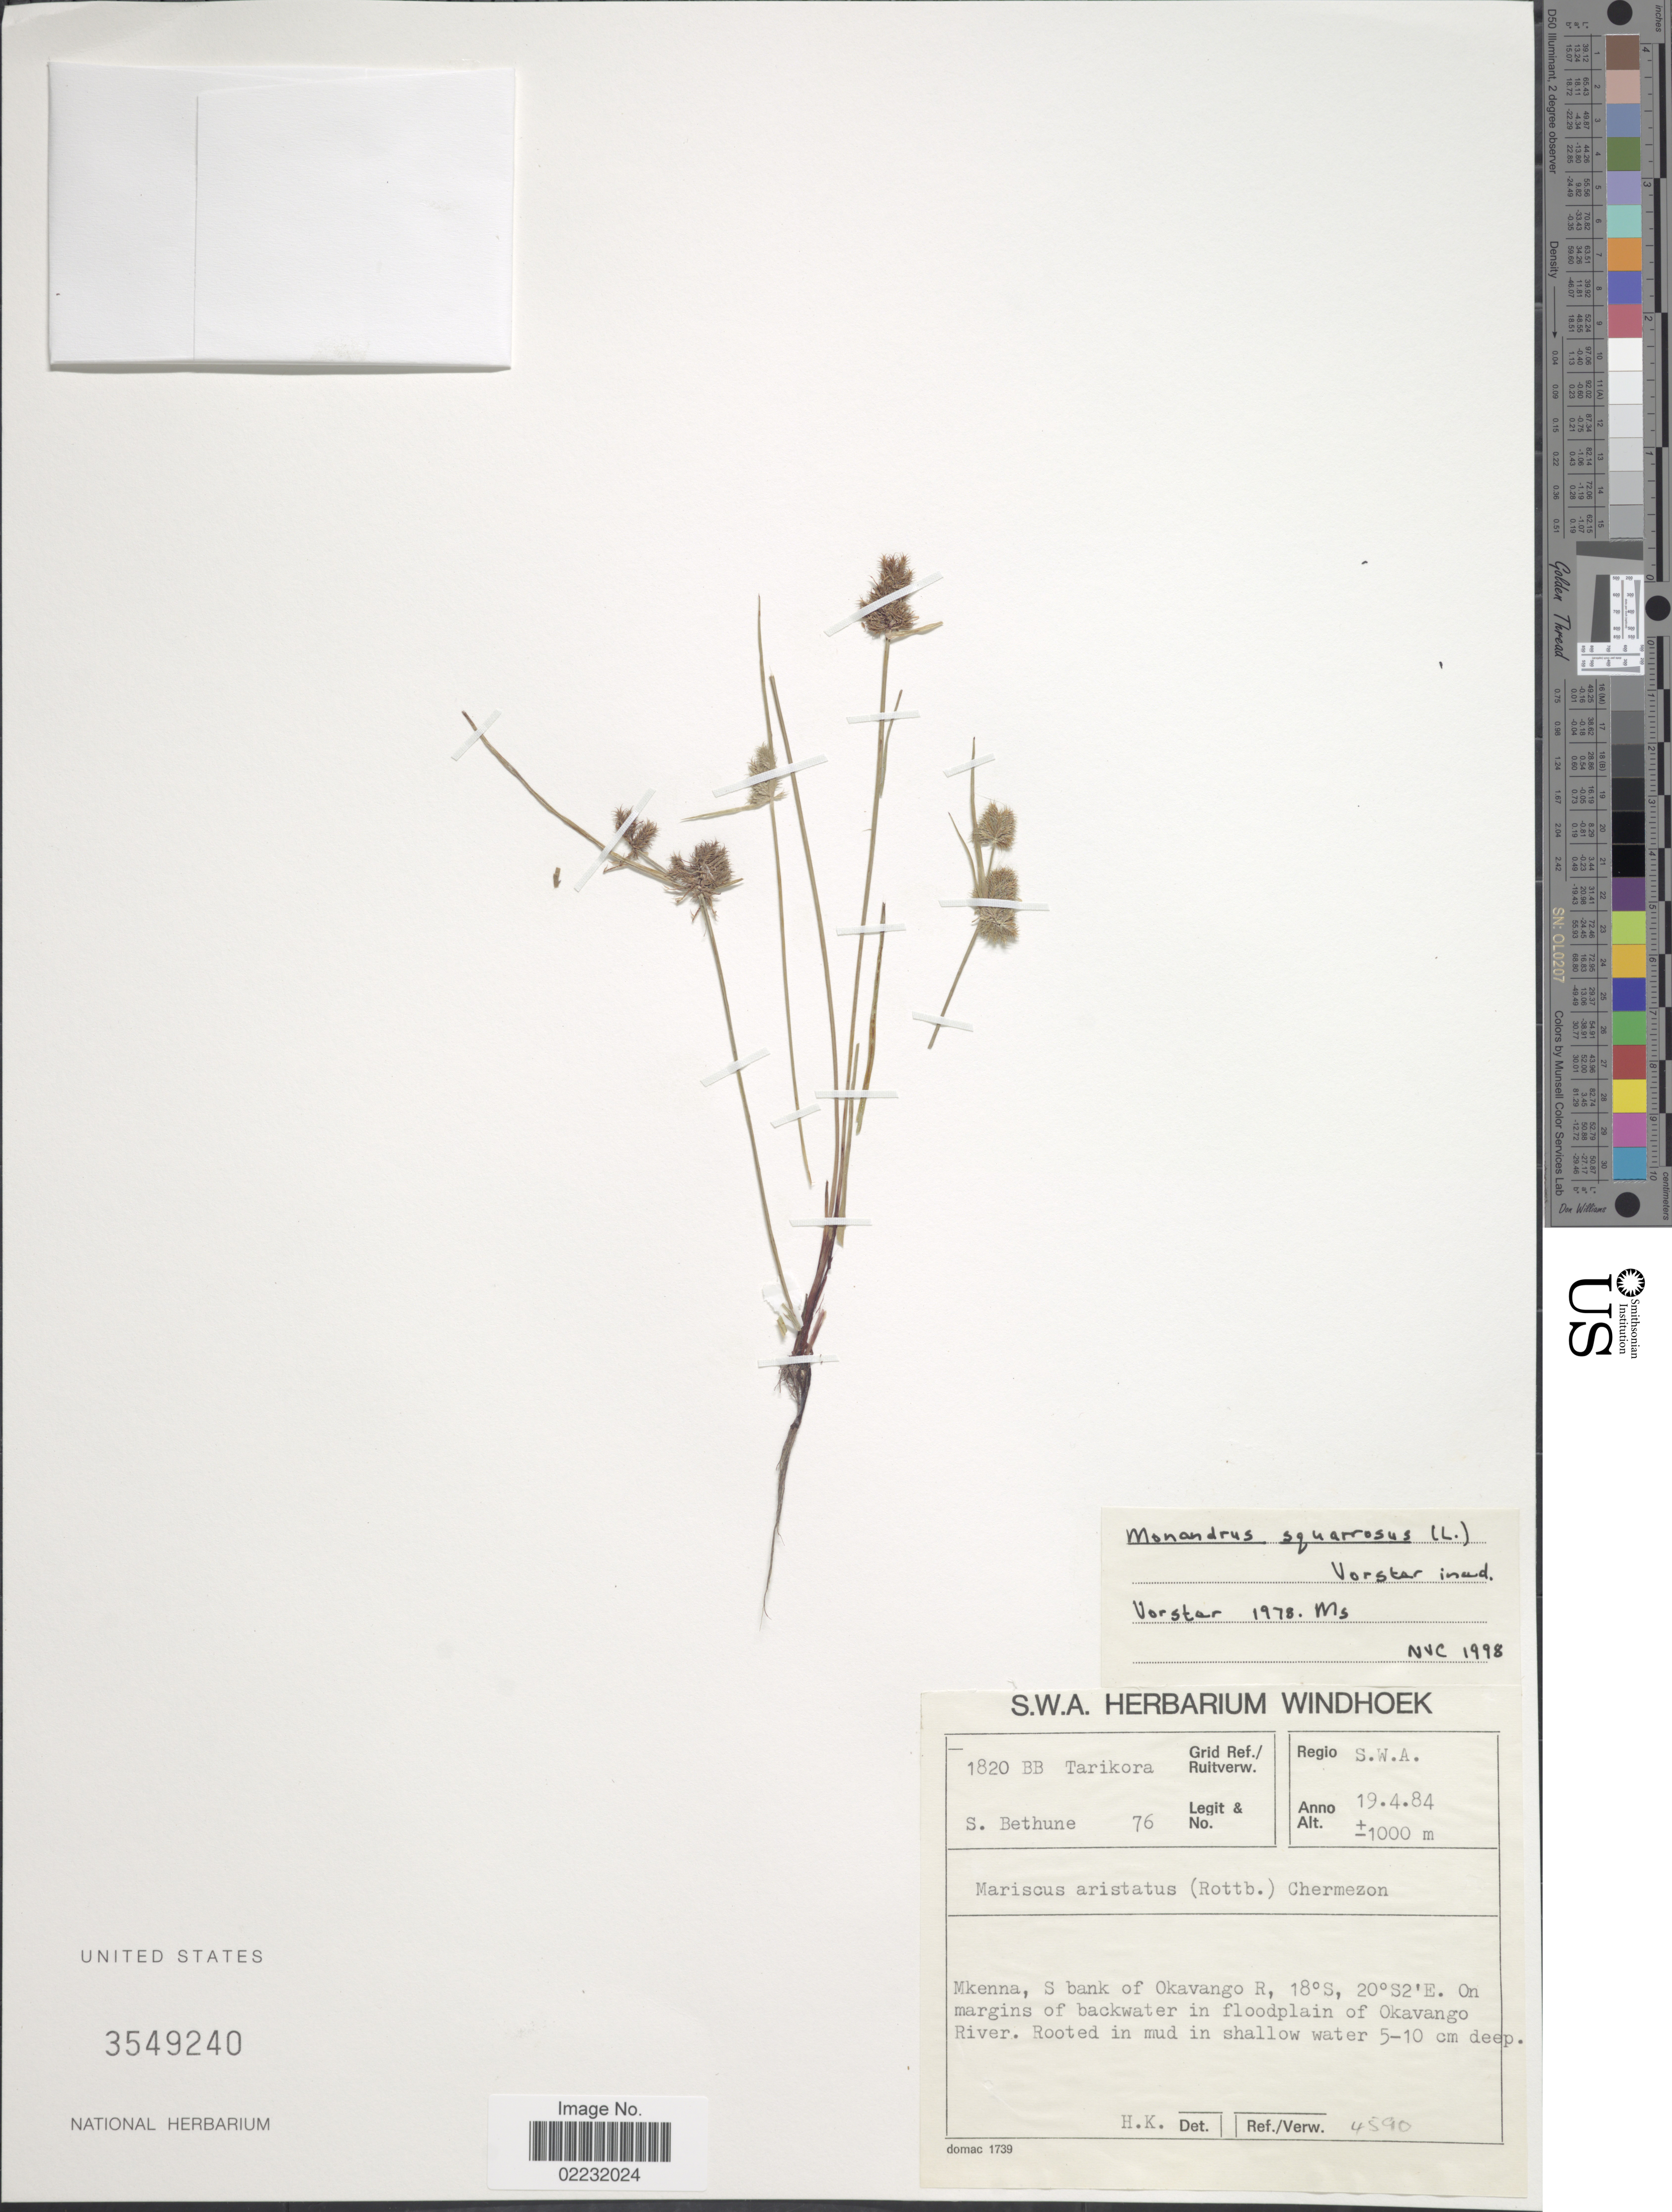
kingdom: Plantae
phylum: Tracheophyta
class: Liliopsida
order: Poales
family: Cyperaceae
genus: Cyperus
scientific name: Cyperus squarrosus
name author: L.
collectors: S. Bethune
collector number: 76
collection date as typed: Transcribed d/m/y: 19/4/84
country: Namibia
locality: Region: S.W.A., Tarikora, Mkenna, S bank of Okavango R, on margins of blackwater in floodplain of Okavango River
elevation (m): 1000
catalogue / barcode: US 3549240